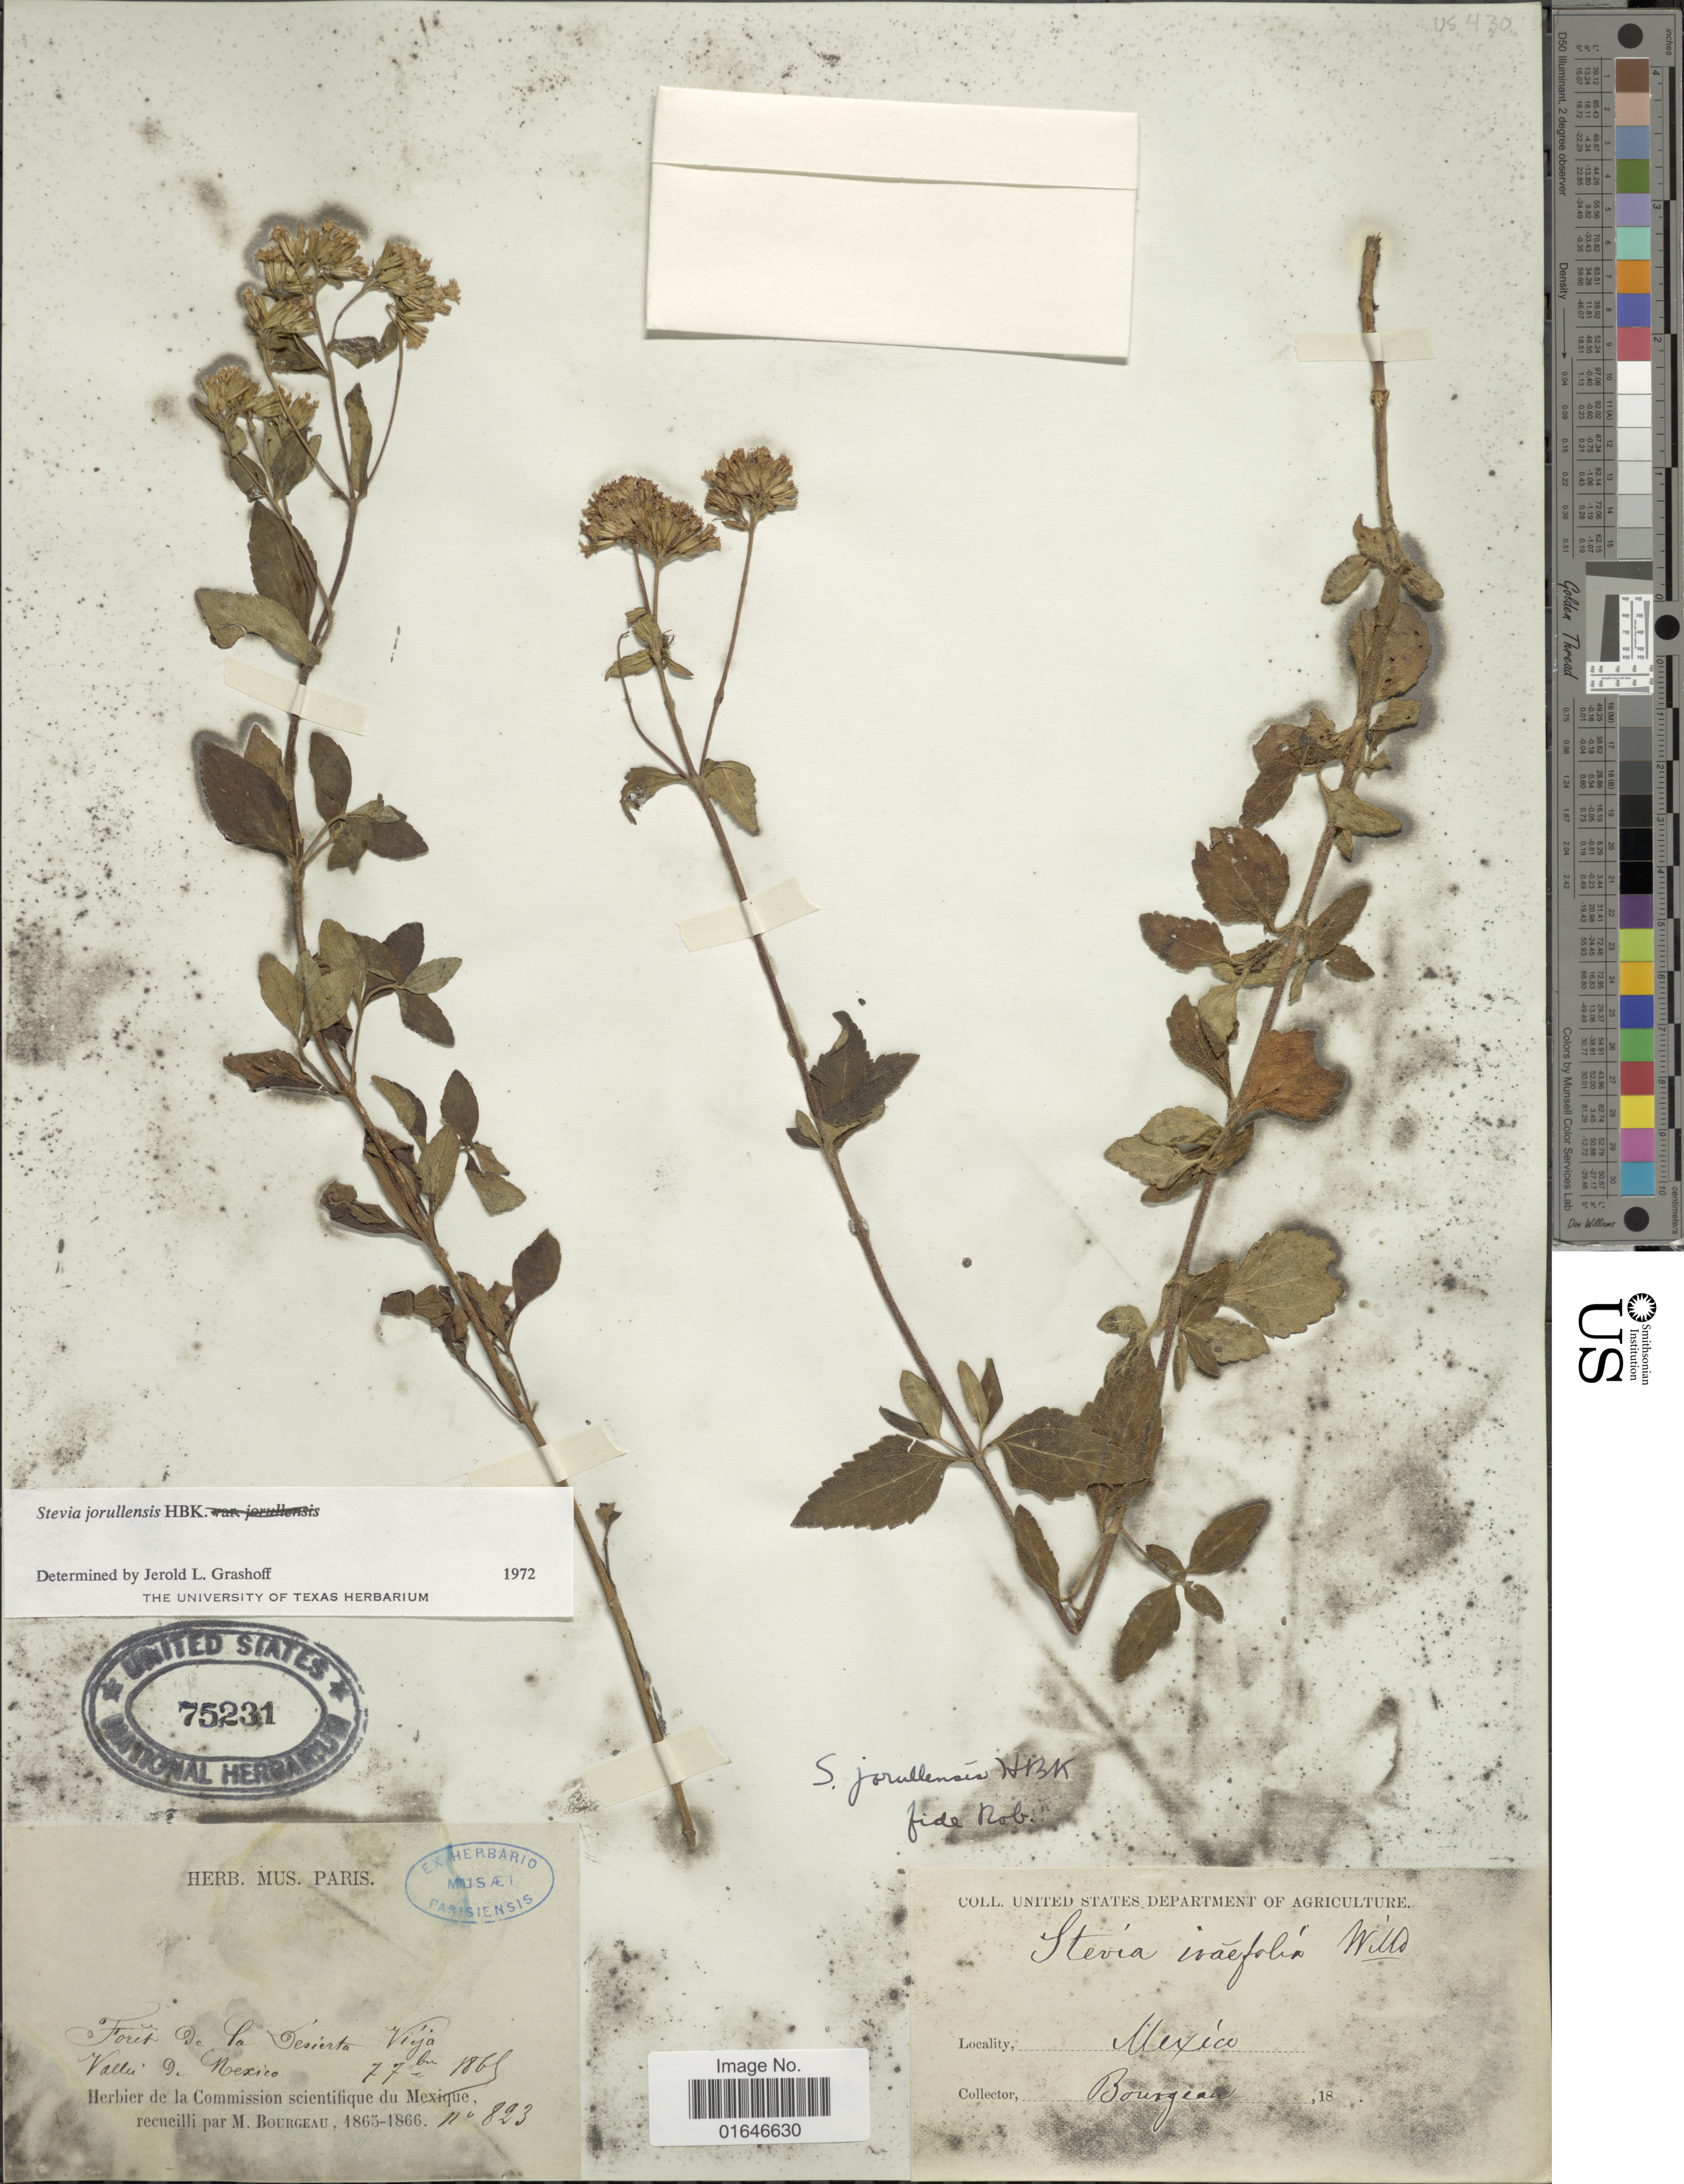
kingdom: Plantae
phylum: Tracheophyta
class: Magnoliopsida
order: Asterales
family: Asteraceae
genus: Stevia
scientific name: Stevia jorullensis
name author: Kunth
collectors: M. Borgeau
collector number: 823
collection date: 1869-07-07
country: Mexico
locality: Forst de La Fesierta Vieja, Valleei de Mexico.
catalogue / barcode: US 75231